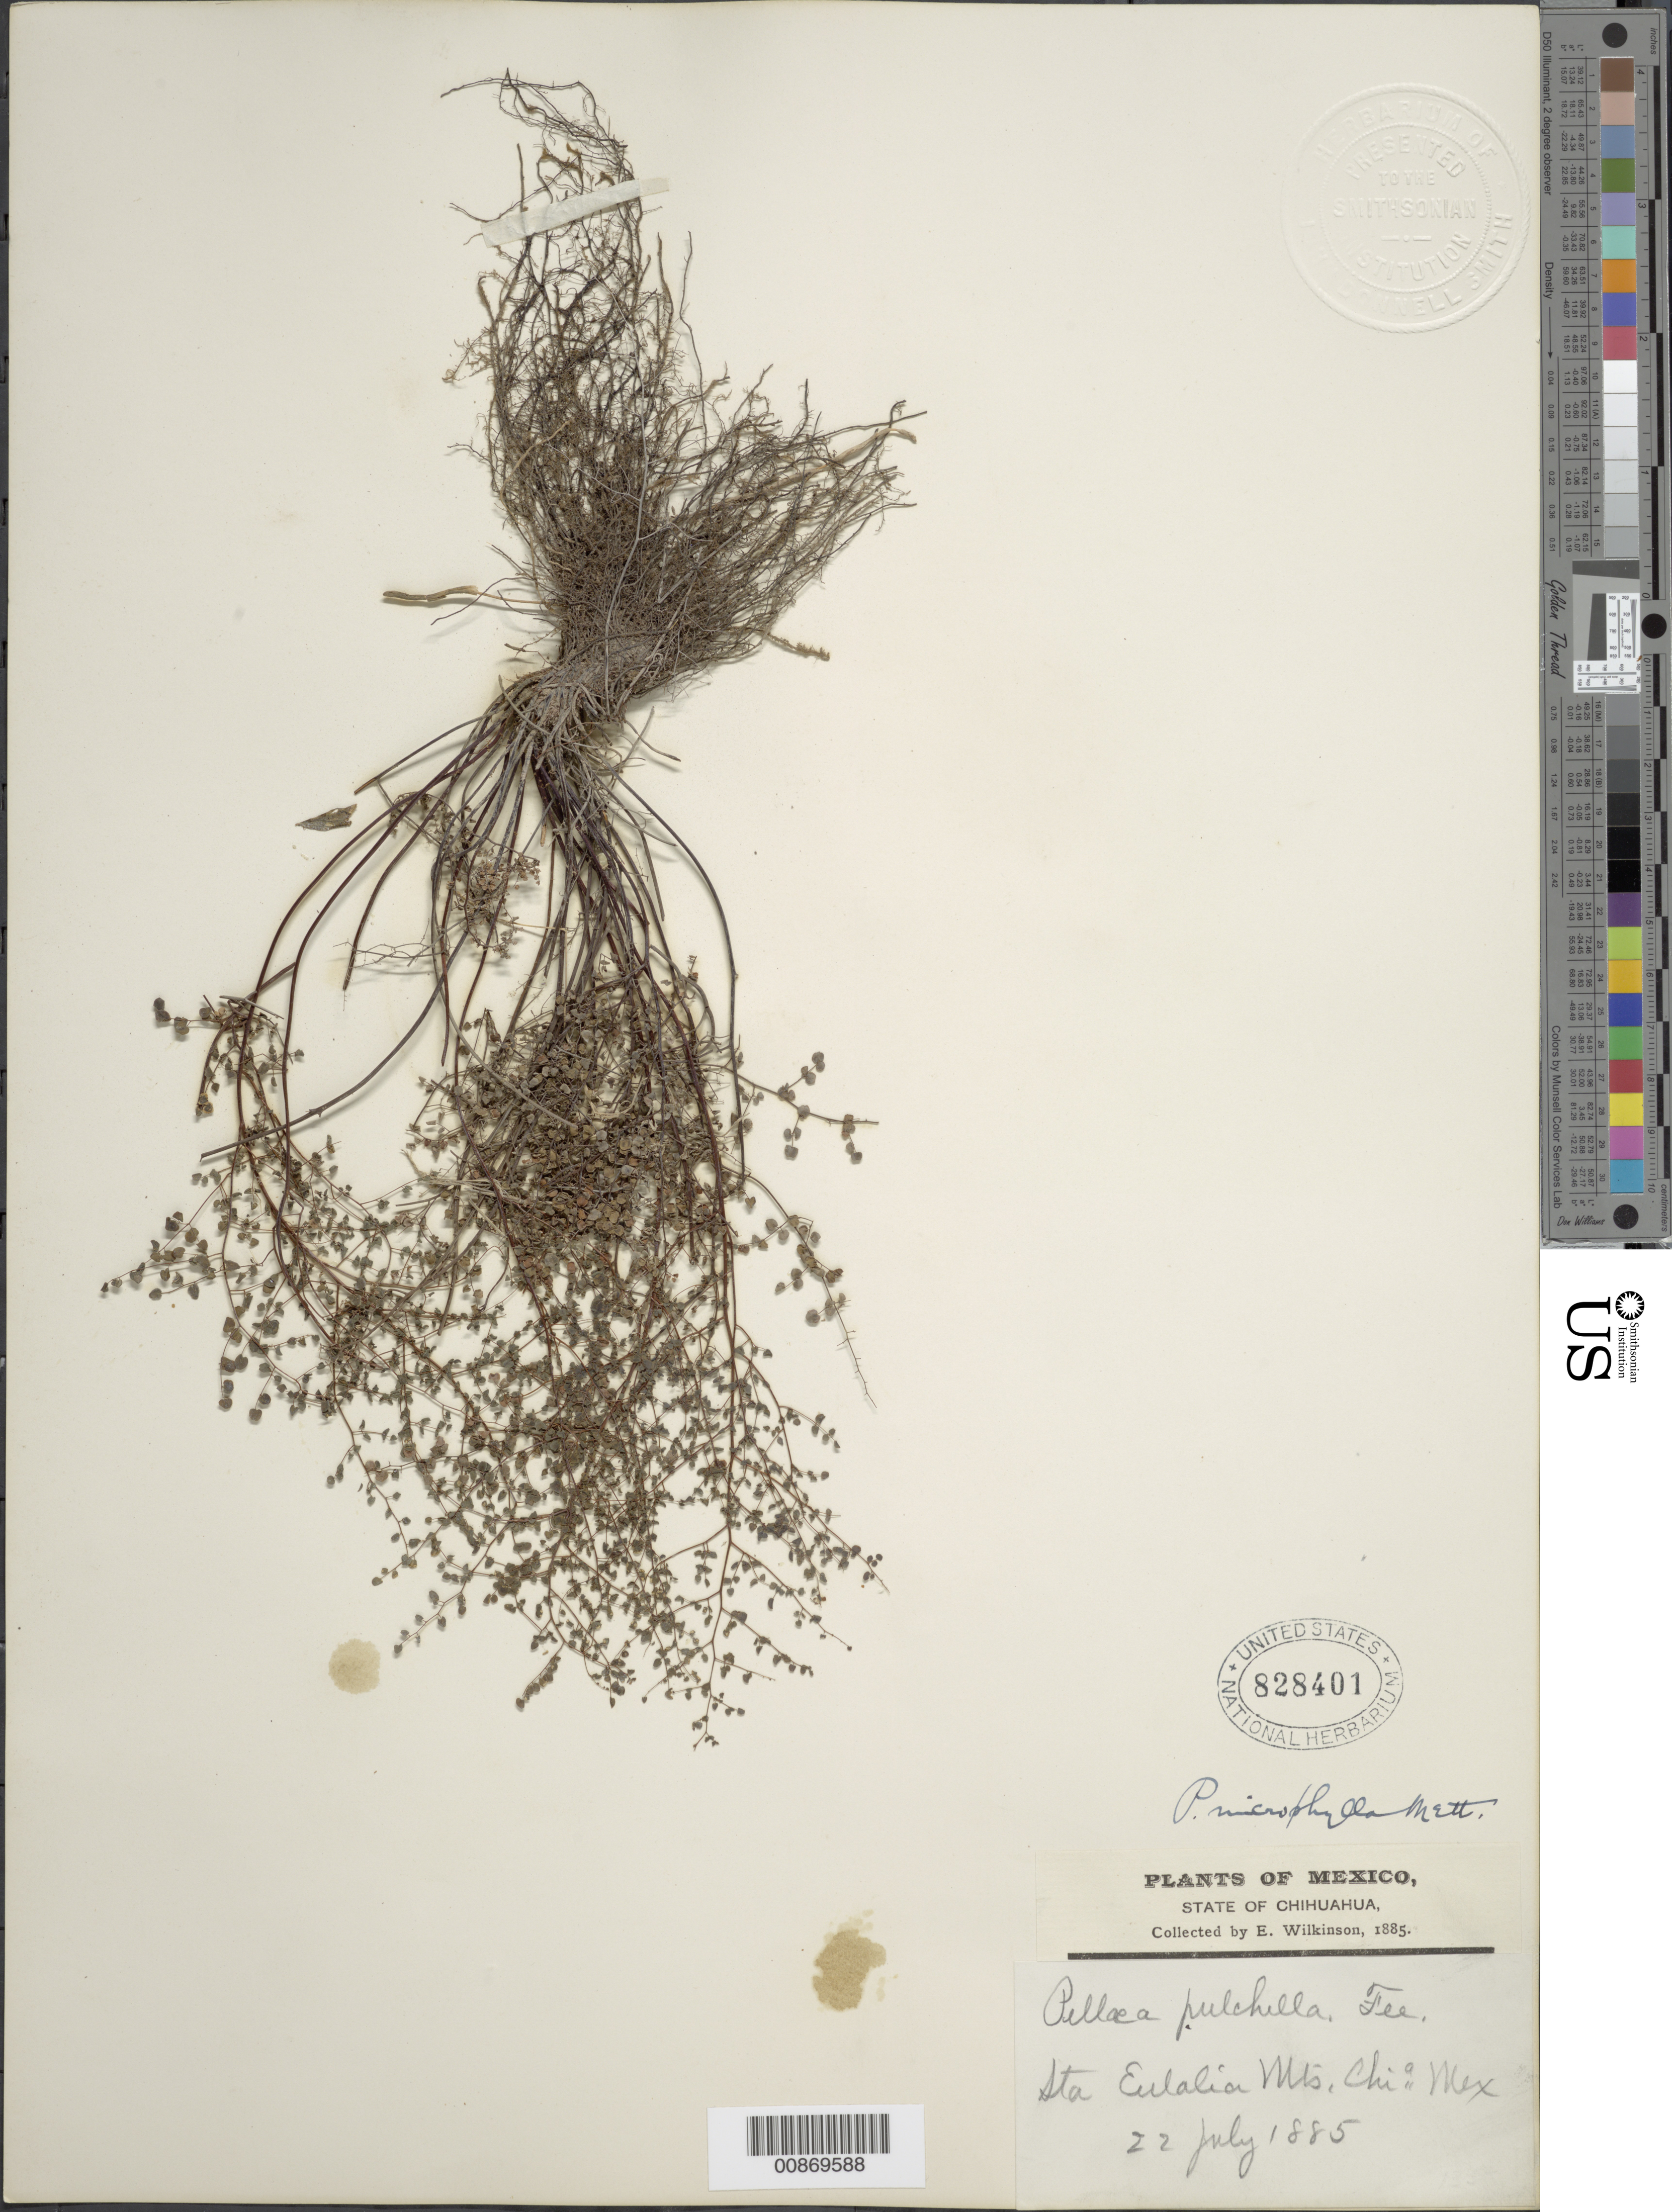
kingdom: Plantae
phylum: Tracheophyta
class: Polypodiopsida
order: Polypodiales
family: Pteridaceae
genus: Argyrochosma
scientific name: Argyrochosma microphylla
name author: (Mett. ex Kuhn) Windham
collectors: E. Wilkinson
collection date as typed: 22 Jul 1885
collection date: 1885-07-22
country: Mexico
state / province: Chihuahua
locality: Sta. Eulalia Mts., Chihuahua.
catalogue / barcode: US 828401